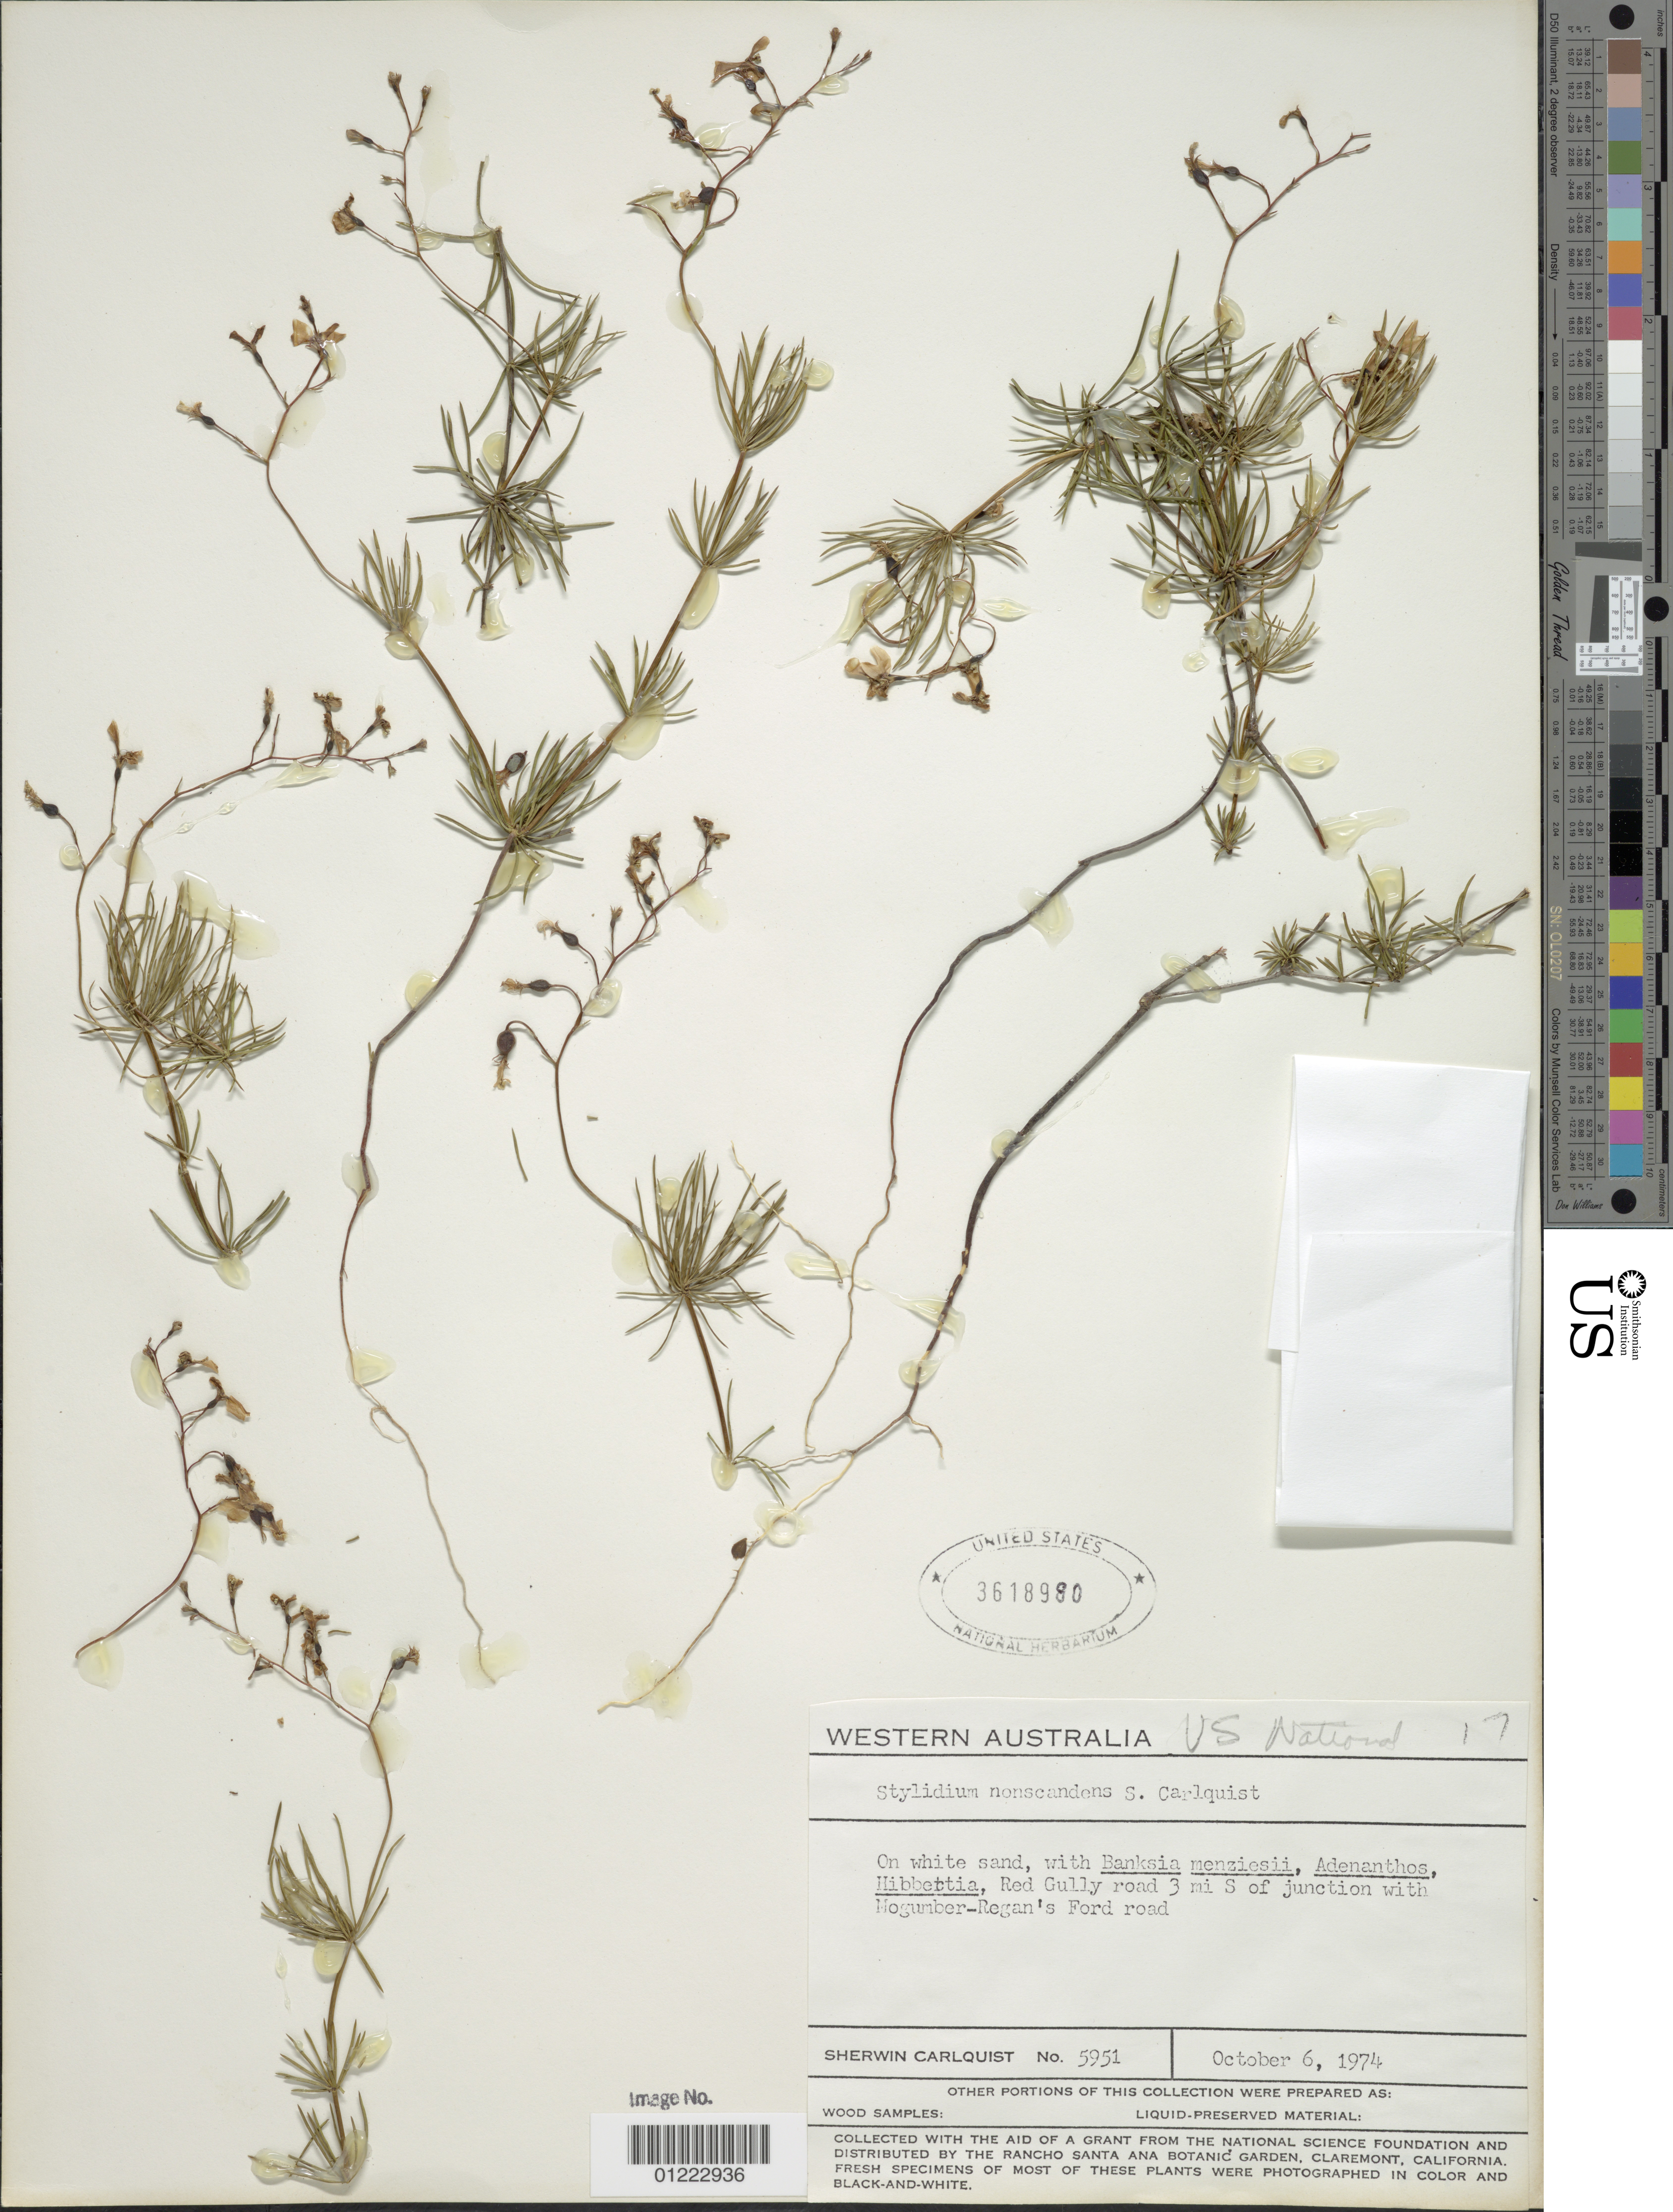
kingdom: Plantae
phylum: Tracheophyta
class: Magnoliopsida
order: Asterales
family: Stylidiaceae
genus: Stylidium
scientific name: Stylidium nonscandens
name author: Carlquist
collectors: S. Carlquist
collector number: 5951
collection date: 1974-10-06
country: Australia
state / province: Western Australia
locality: Gully road 3 mi S of junction with Mogumber-Regan's Ford road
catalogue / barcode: US 3618980